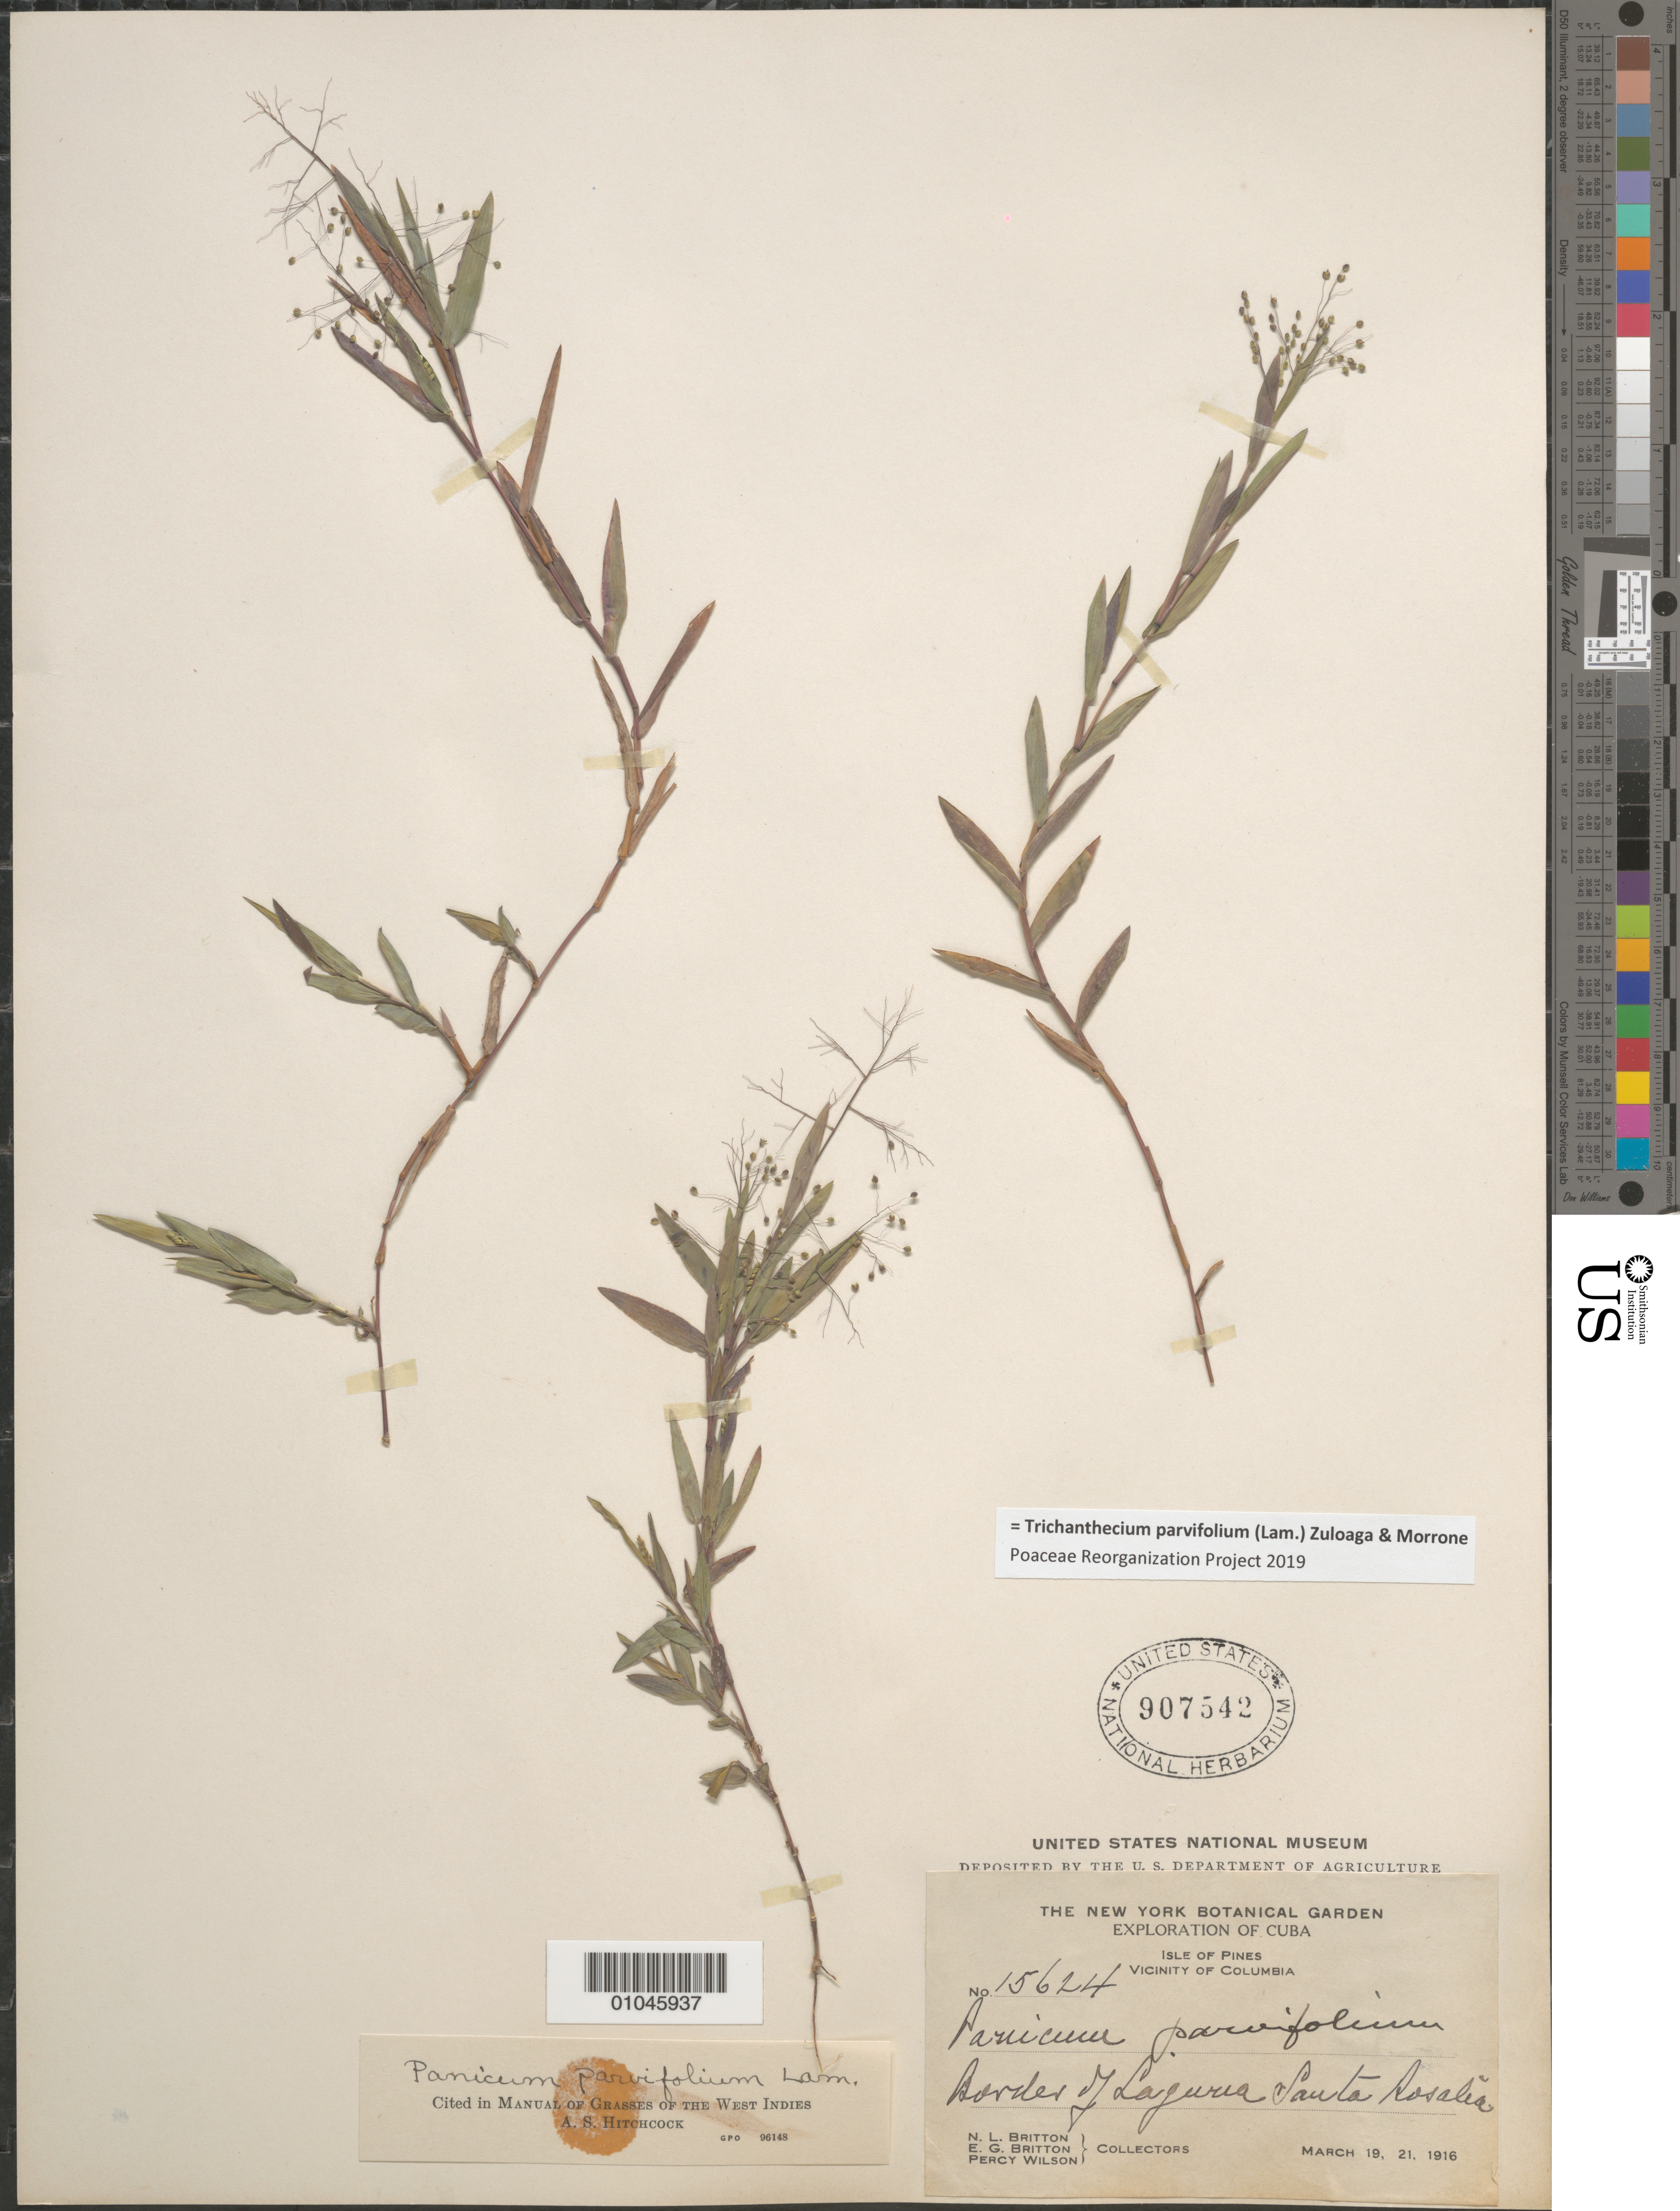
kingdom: Plantae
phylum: Tracheophyta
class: Liliopsida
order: Poales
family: Poaceae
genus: Panicum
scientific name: Panicum parvifolium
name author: Lam.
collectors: E. G. Britton, N. Britton, N. Britton & P. Wilson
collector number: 15624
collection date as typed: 19 Mar 1916 and 21 Mar 1916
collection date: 1916-03-19,1916-03-21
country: Cuba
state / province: Isla de la Juventud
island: Isla de la Juventud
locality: [Isle of Pines], vicinity of Columbia Border of Laguna Santa Rosalie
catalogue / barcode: US 907542